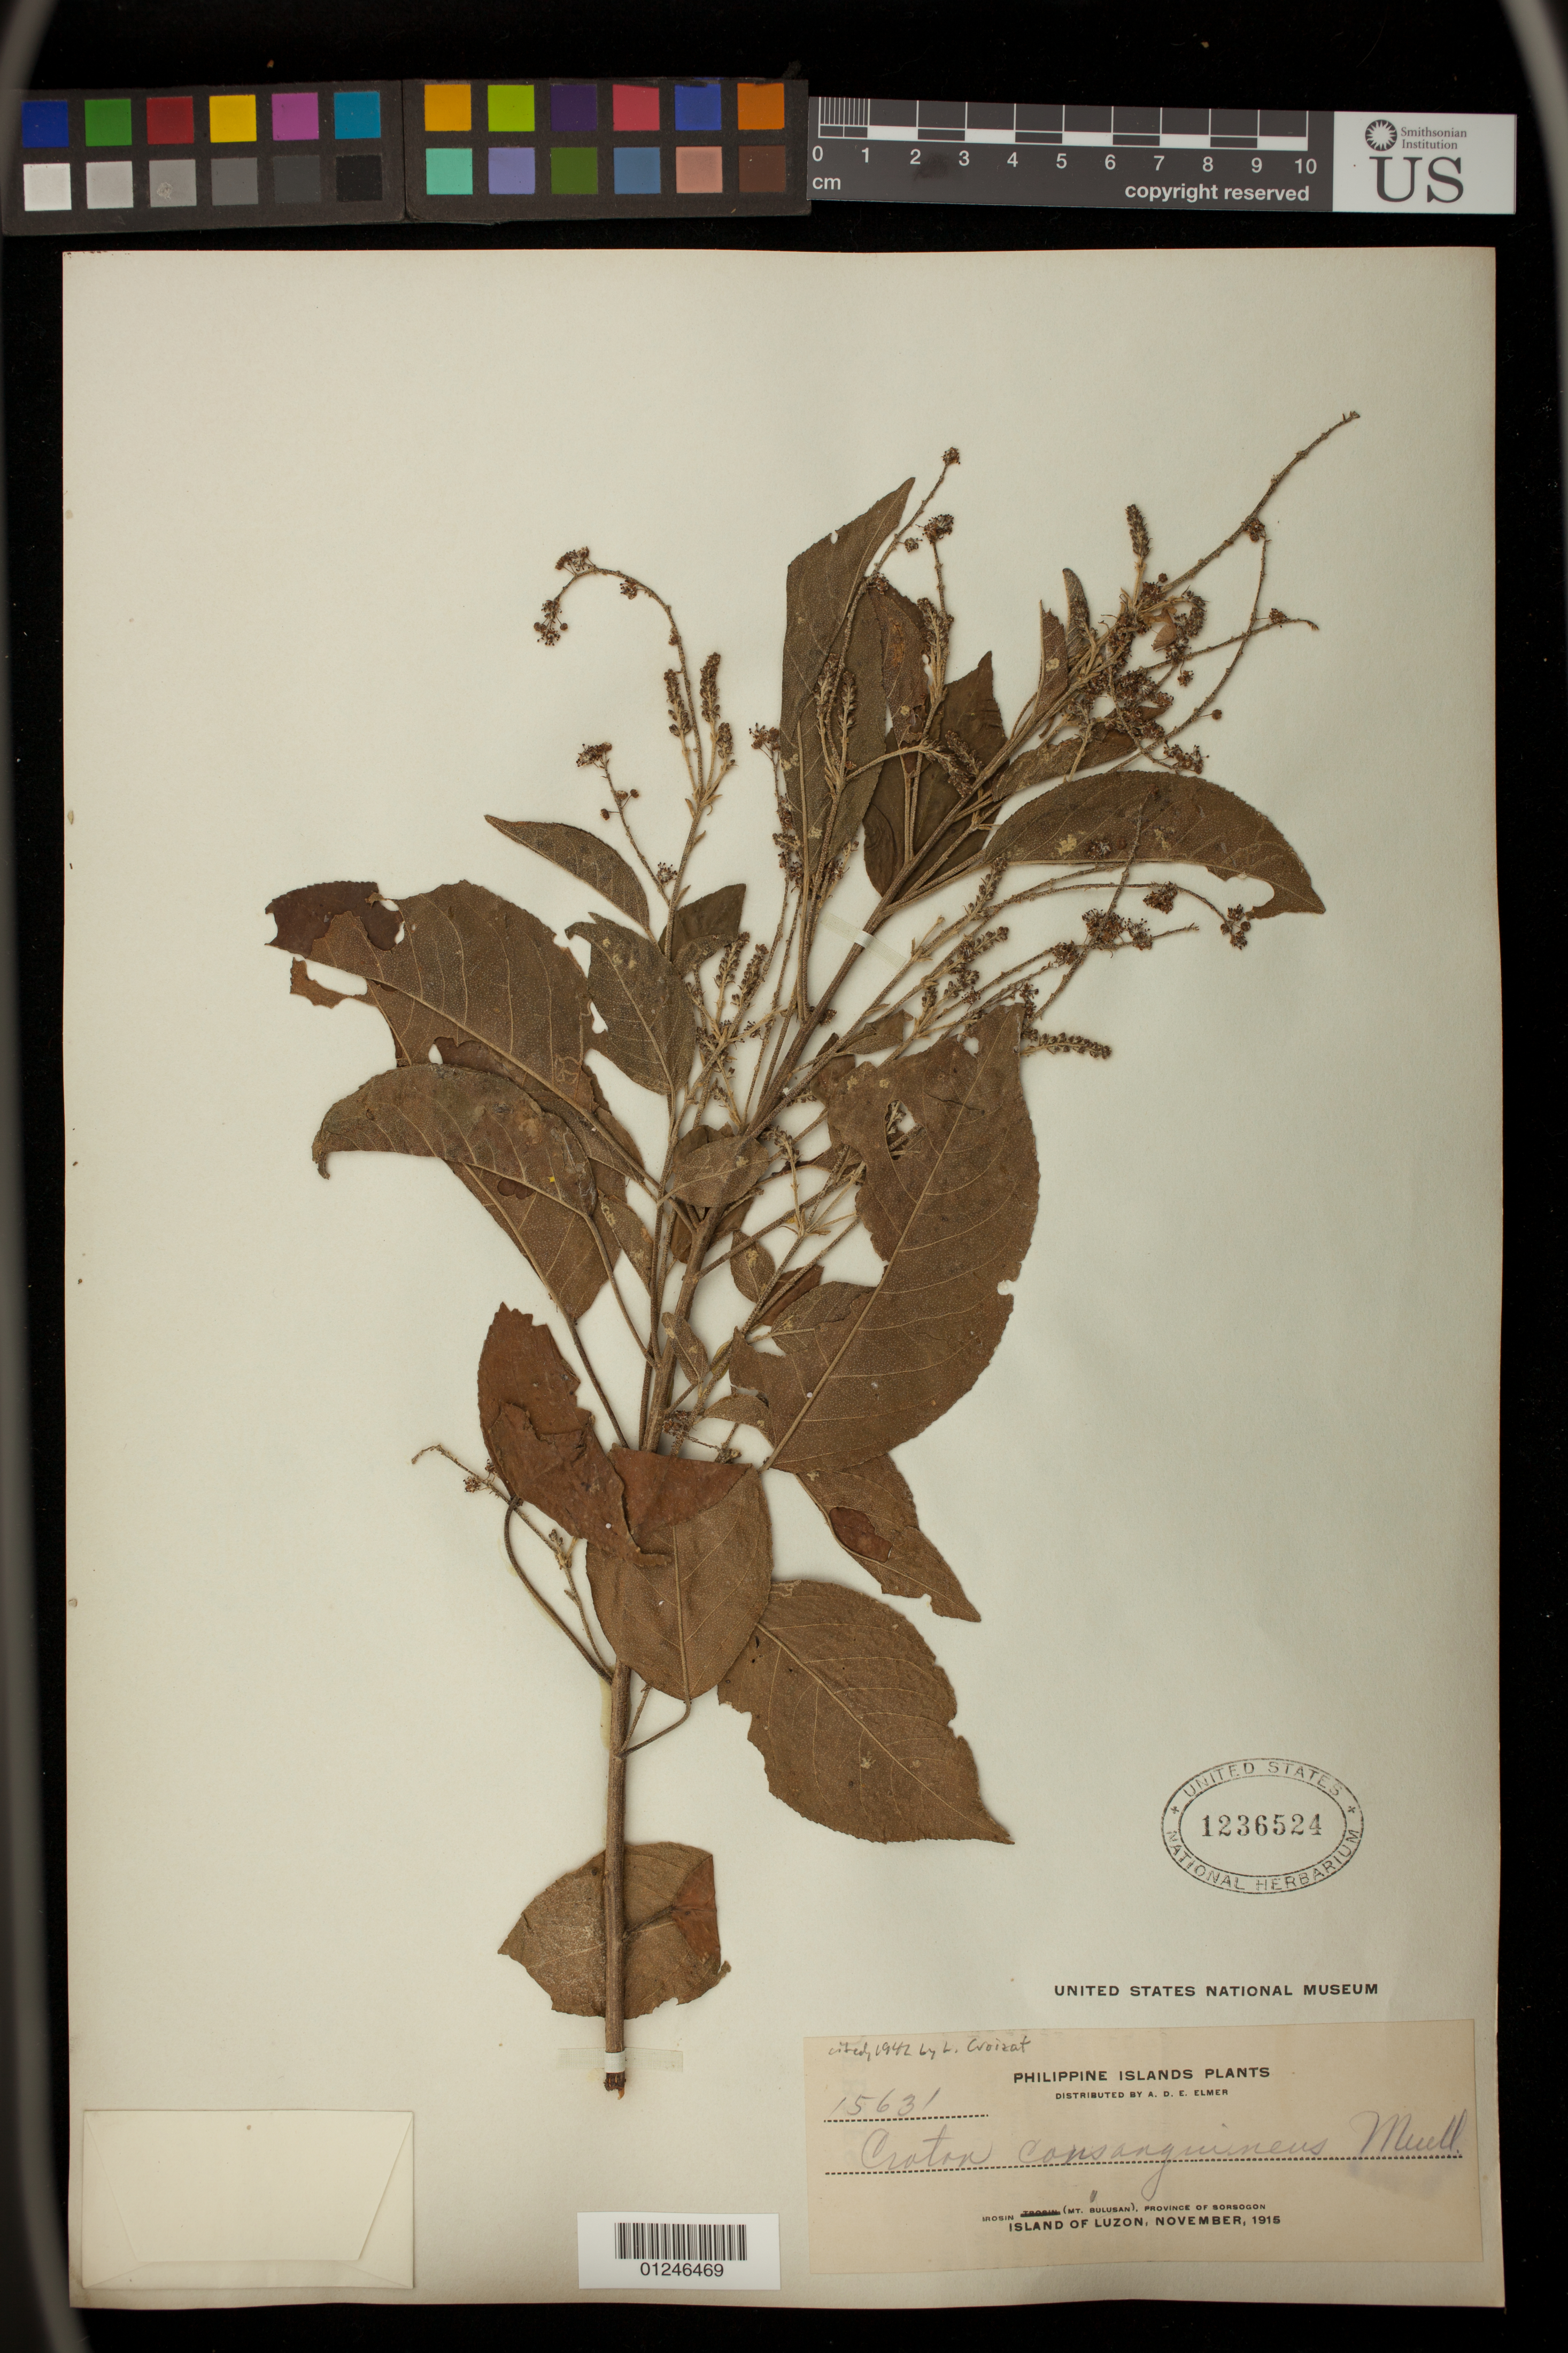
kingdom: Plantae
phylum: Tracheophyta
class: Magnoliopsida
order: Malpighiales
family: Euphorbiaceae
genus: Croton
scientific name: Croton consanguineus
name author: Müll. Arg.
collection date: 1915-11-01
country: Philippines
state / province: Bicol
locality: Irosin (Mt. Bulusan) Island of Luzon; Sorsogon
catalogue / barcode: US 1236524